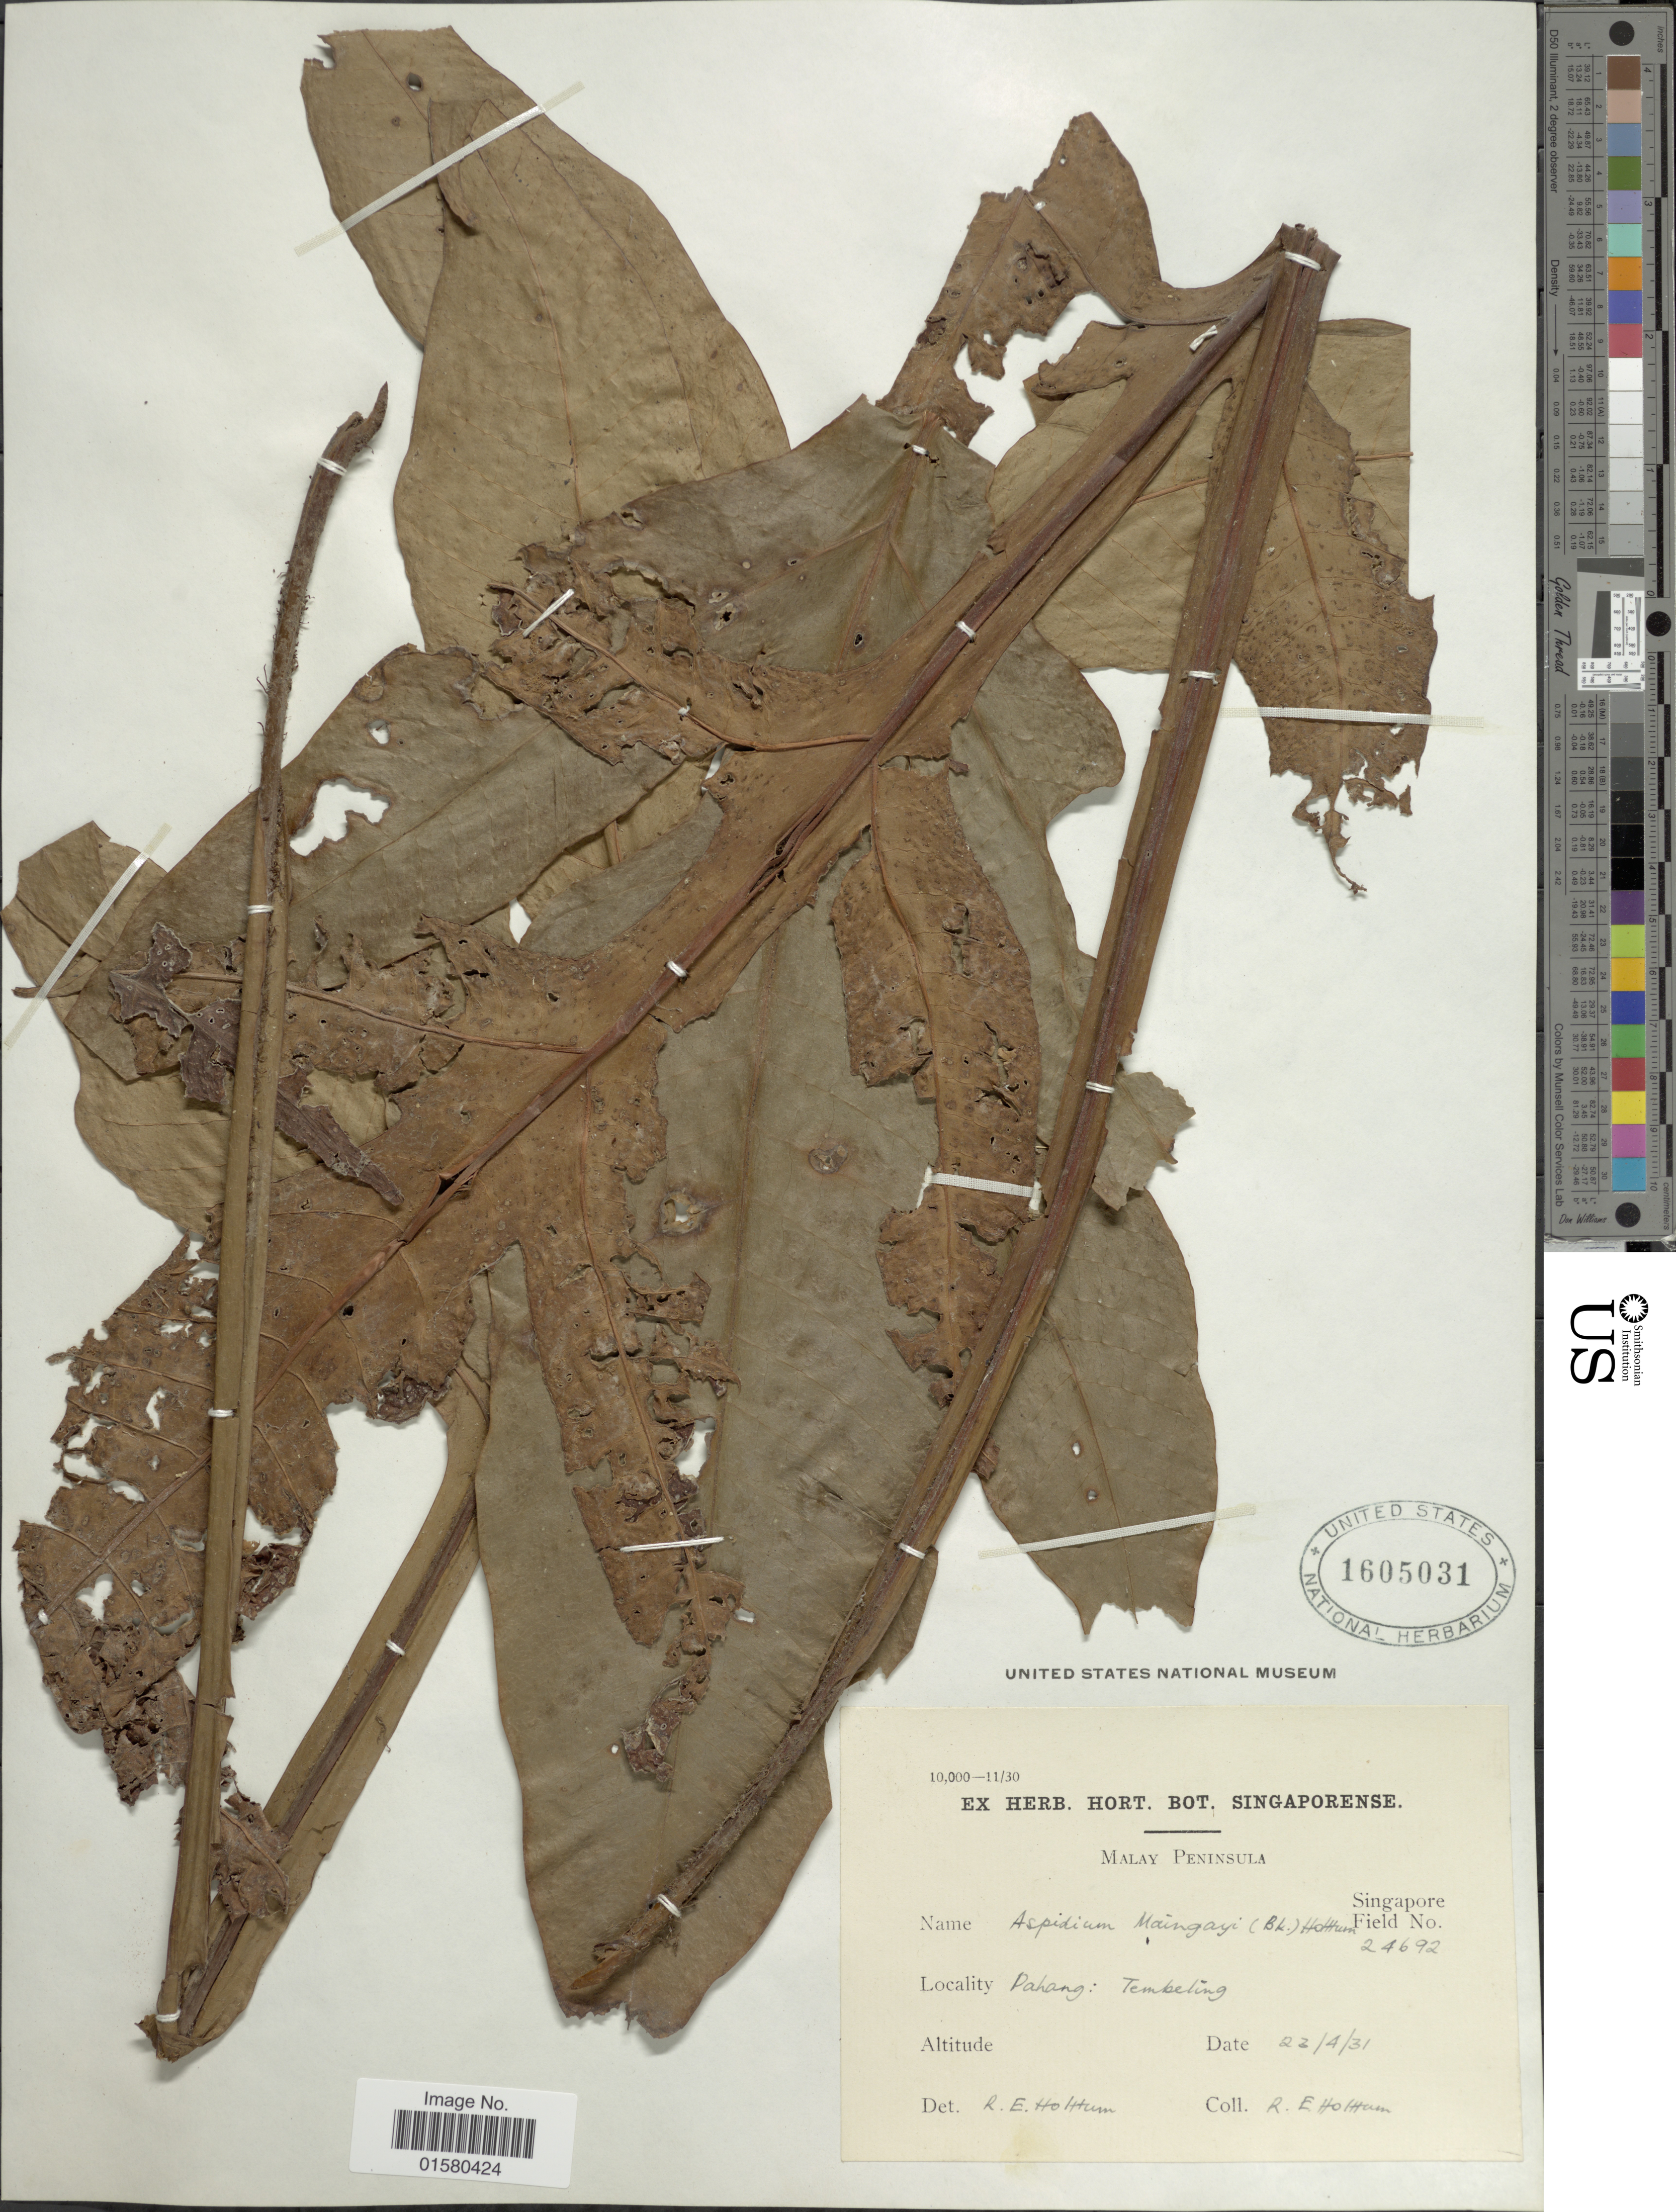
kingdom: Plantae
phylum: Tracheophyta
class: Polypodiopsida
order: Polypodiales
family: Tectariaceae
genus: Tectaria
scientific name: Tectaria semipinnata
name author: (Roxb.) C.V. Morton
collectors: R. E. Holttum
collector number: Singapore Field 24692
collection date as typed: Transcribed d/m/y: 23/4/31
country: Malaysia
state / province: Pahang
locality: Malay Peninsula,Pahang, Tembeling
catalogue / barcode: US 1605031